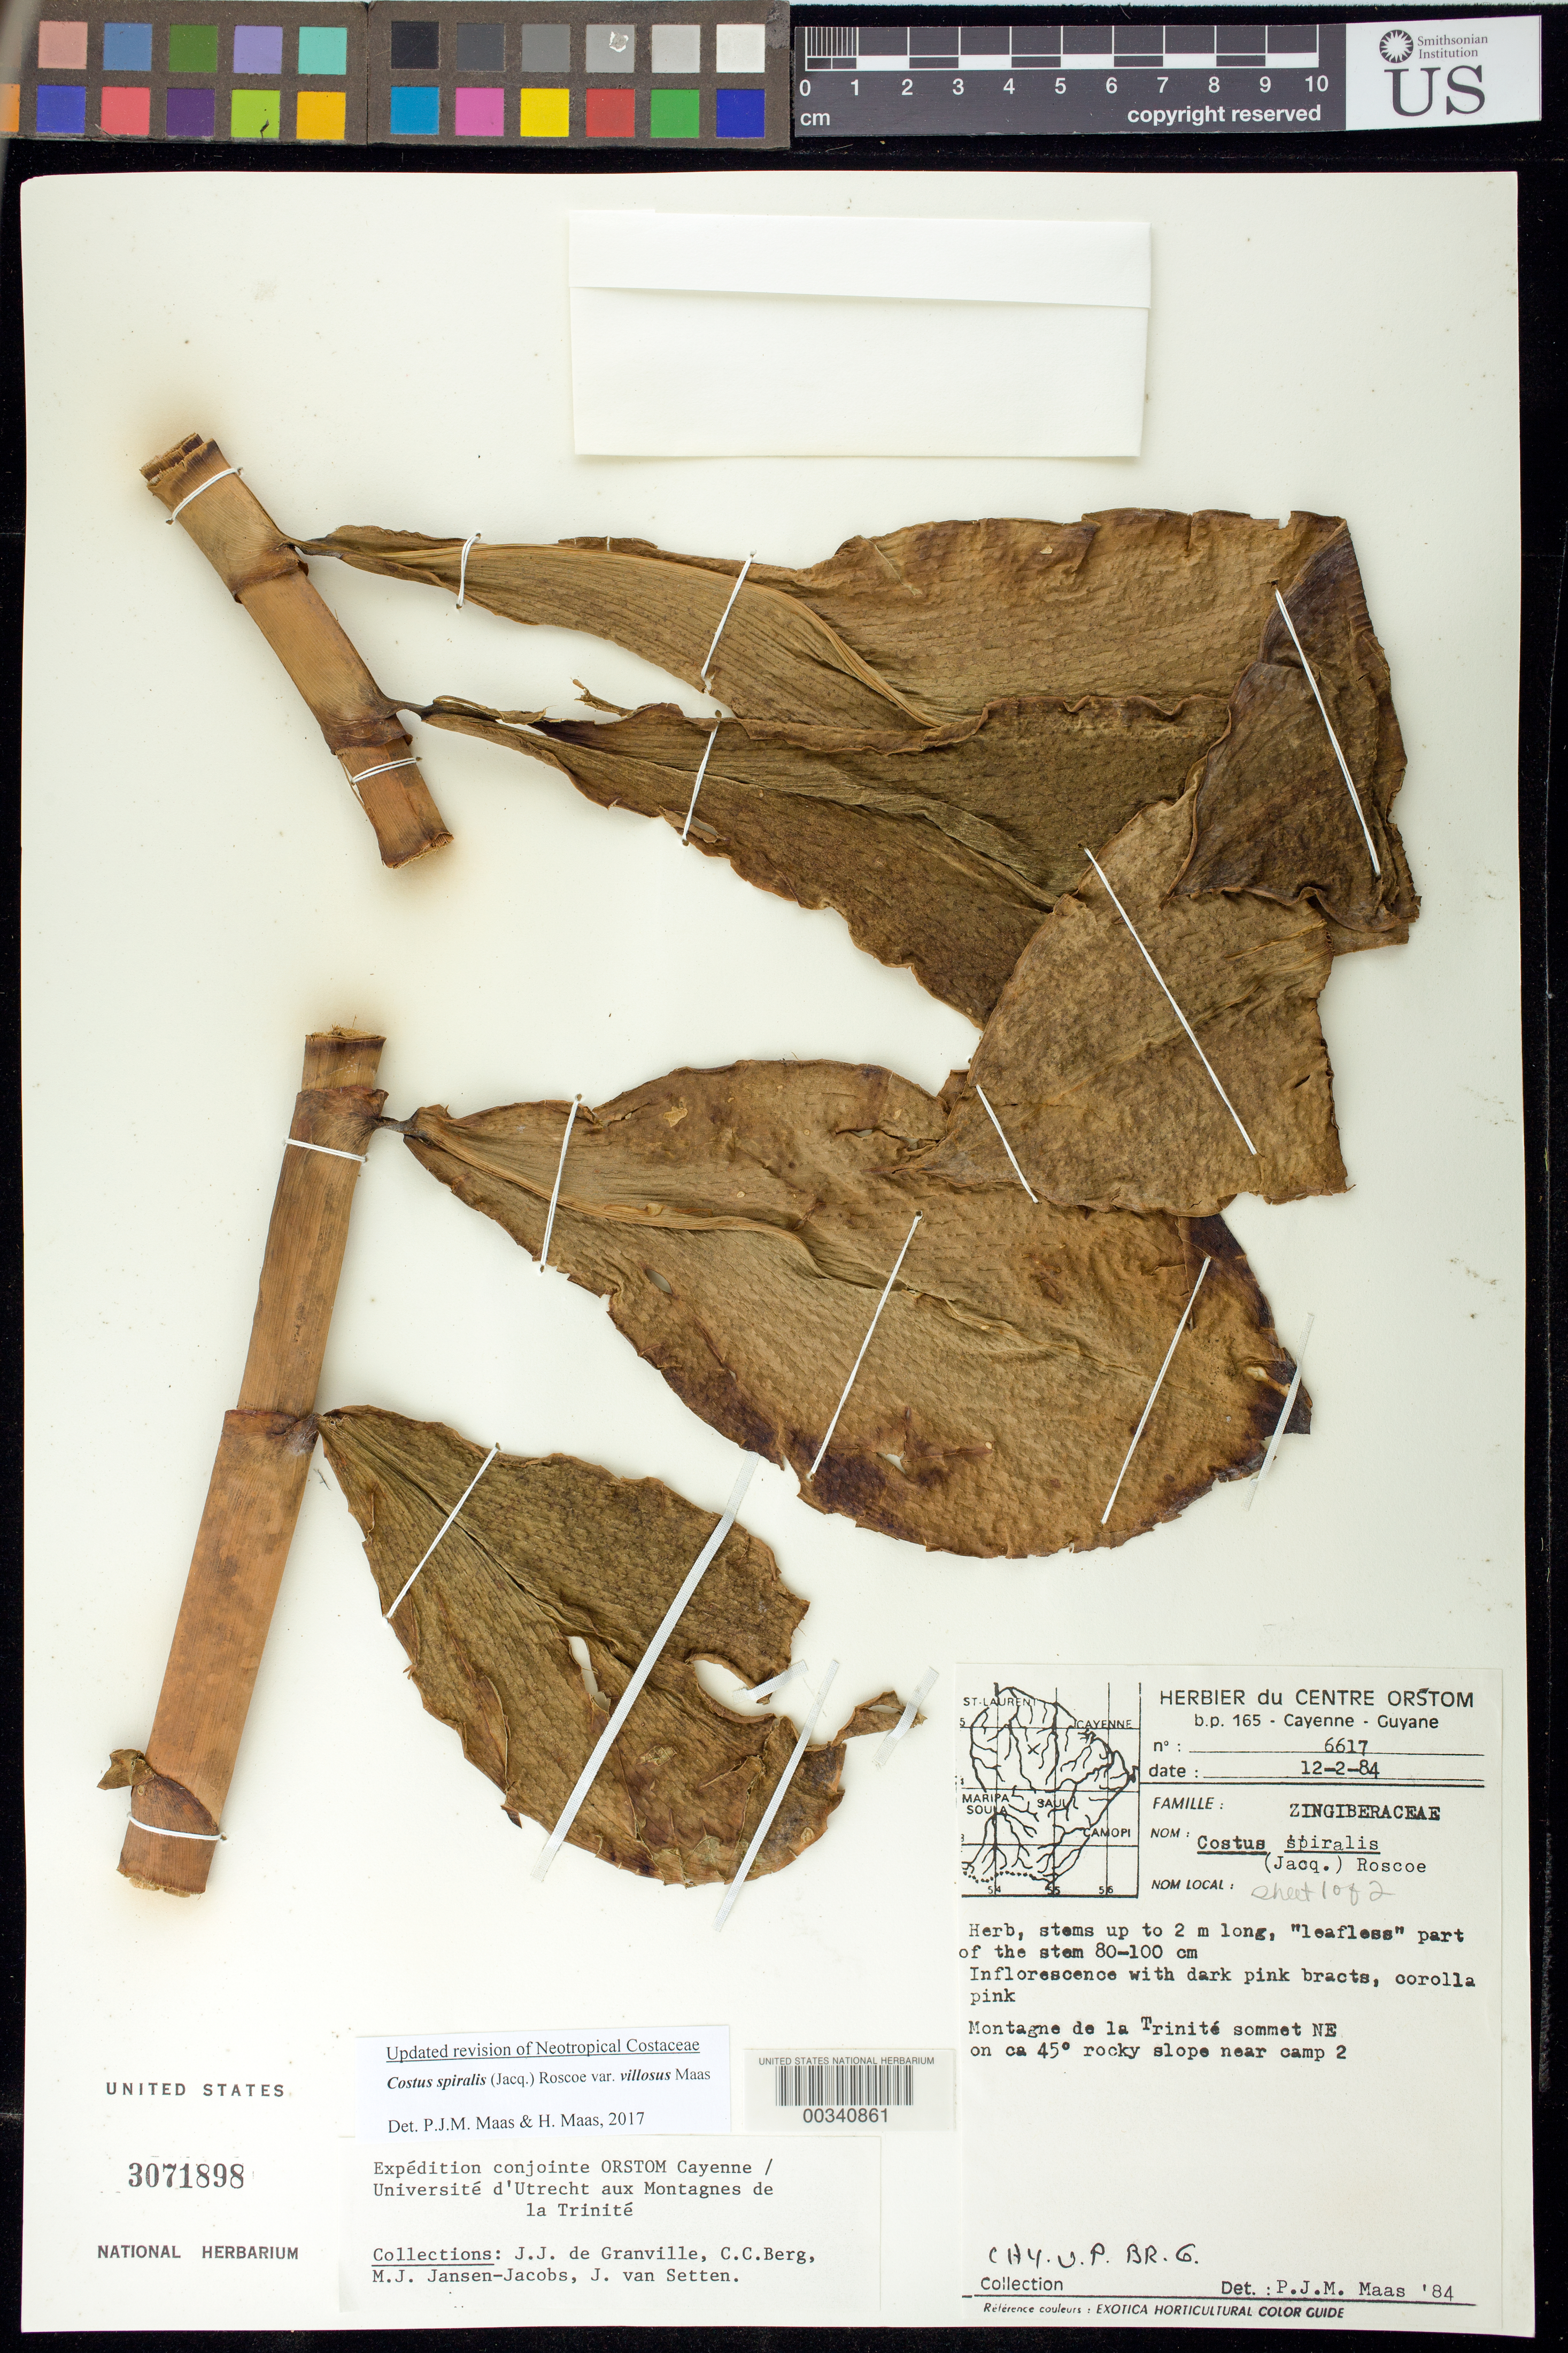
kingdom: Plantae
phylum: Tracheophyta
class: Liliopsida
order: Zingiberales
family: Costaceae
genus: Costus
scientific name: Costus spiralis var. villosus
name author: Maas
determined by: Maas, Paul J.; Maas, H.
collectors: J.-J. de Granville, C. C. Berg, M. J. Jansen-Jacobs & J. van Setten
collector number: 6617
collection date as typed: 12 Feb 1984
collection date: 1984-02-12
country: French Guiana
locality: Montagne de la trinite sommet ne near camp 2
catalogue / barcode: US 3071898